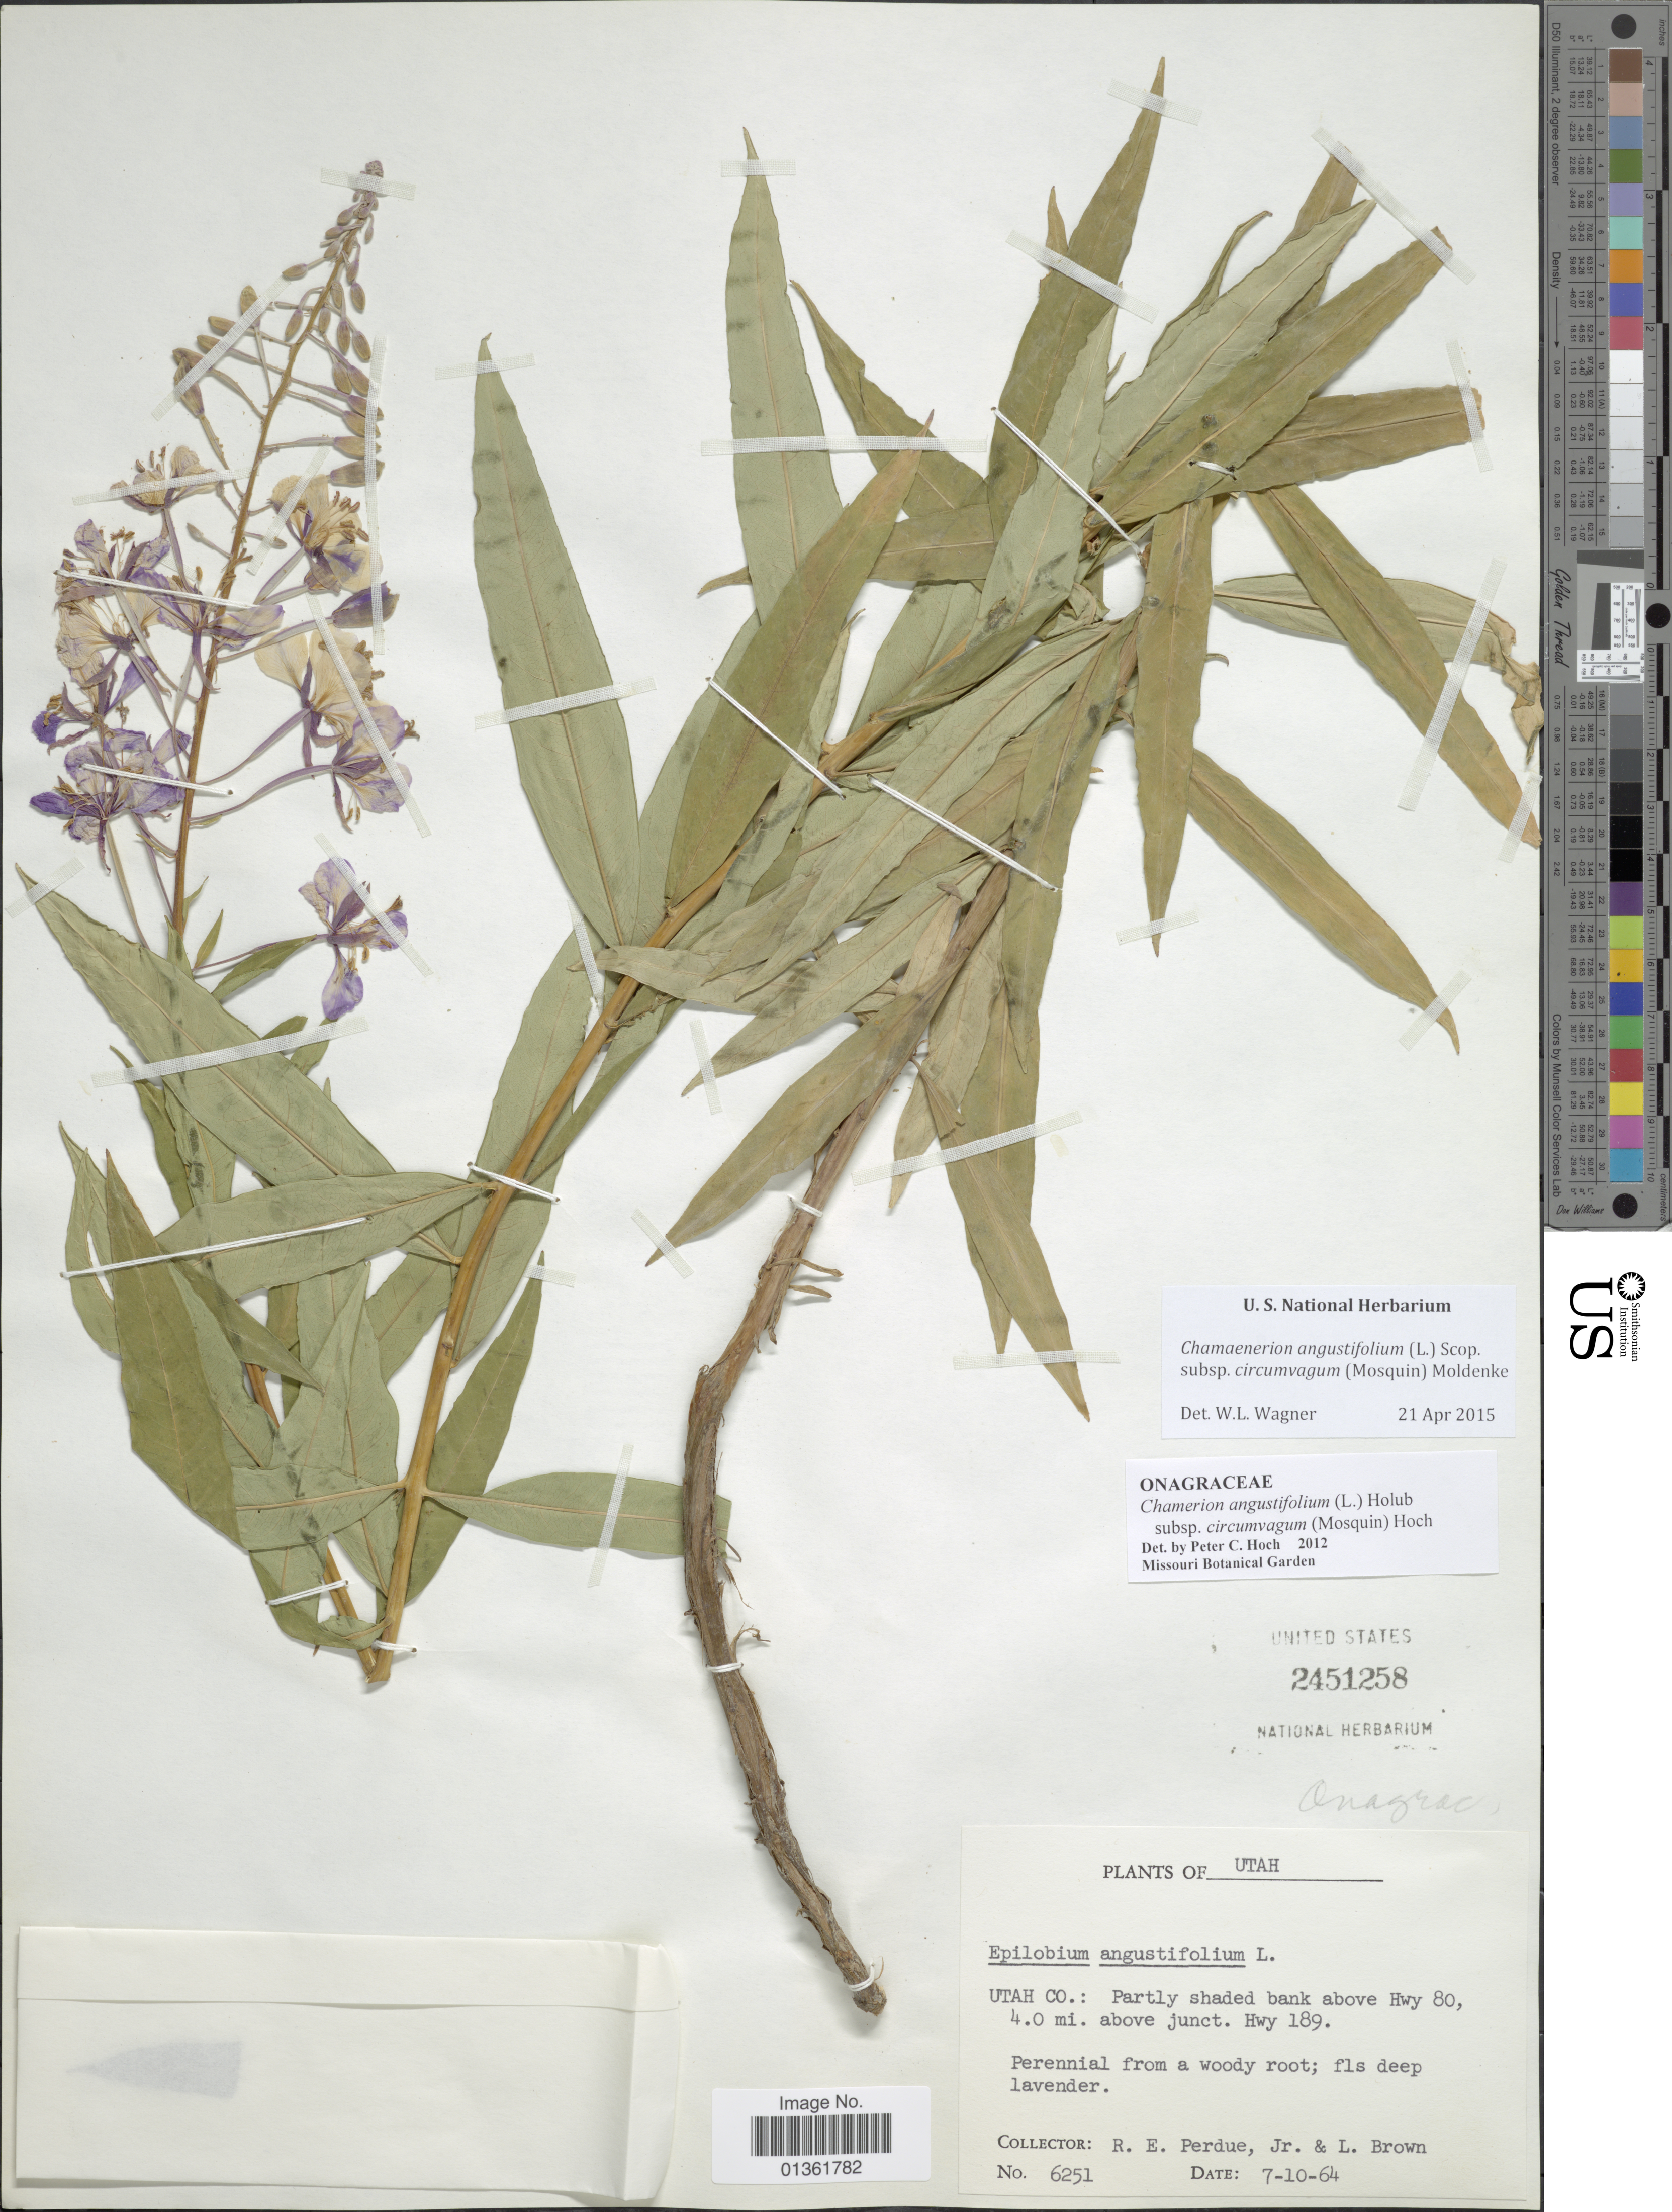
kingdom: Plantae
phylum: Tracheophyta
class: Magnoliopsida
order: Myrtales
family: Onagraceae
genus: Chamaenerion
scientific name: Chamaenerion angustifolium subsp. circumvagum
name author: (Mosquin) Moldenke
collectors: R. E. Perdue & L. Brown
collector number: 6251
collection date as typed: Transcribed d/m/y: 7/10/64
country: United States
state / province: Utah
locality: Partly shaded bank above Hwy 80, 4.0 mi. above junct. Hwy 189.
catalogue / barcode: US 2451258